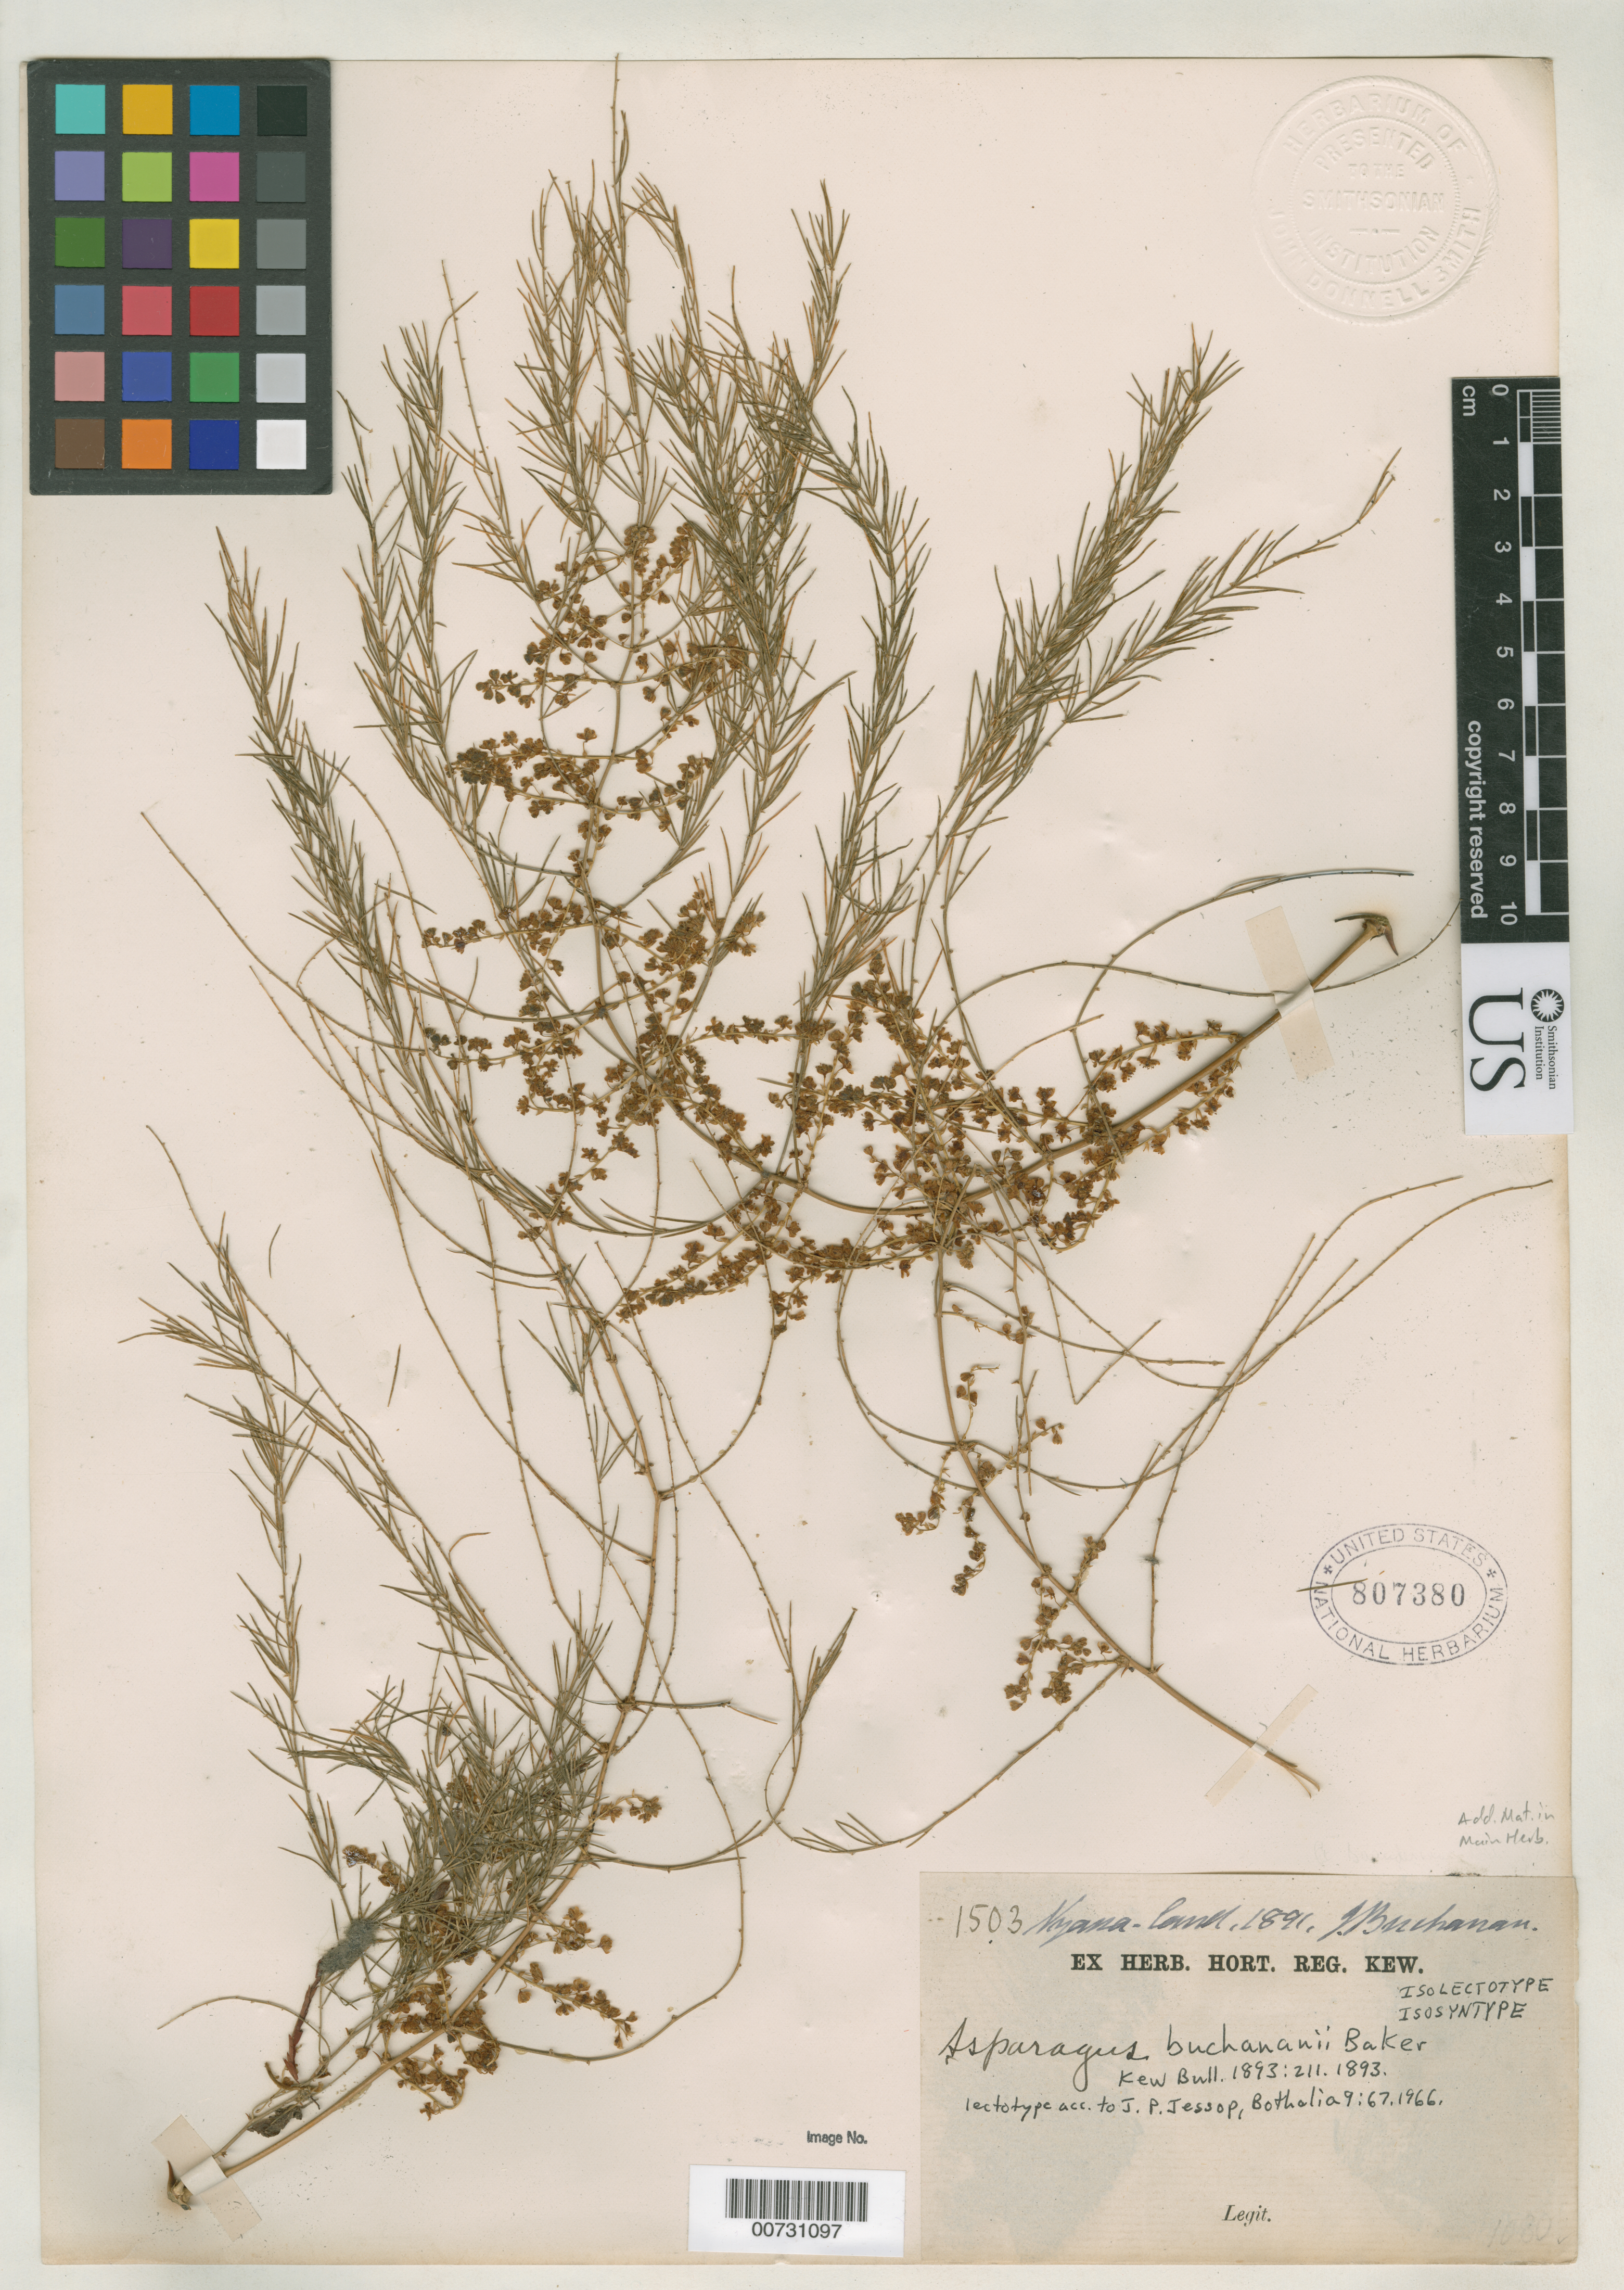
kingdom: Plantae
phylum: Tracheophyta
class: Liliopsida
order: Asparagales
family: Asparagaceae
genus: Asparagus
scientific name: Asparagus buchananii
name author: Baker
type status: Isolectotype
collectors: J. Buchanan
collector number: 1503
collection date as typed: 1891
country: Malawi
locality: Nyassa-land.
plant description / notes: As "Buchanani". [=Protasparagus buchananii (Baker) Oberm., S. Afr. J. Bot. 2: 243, 1983]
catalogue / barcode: US 807380